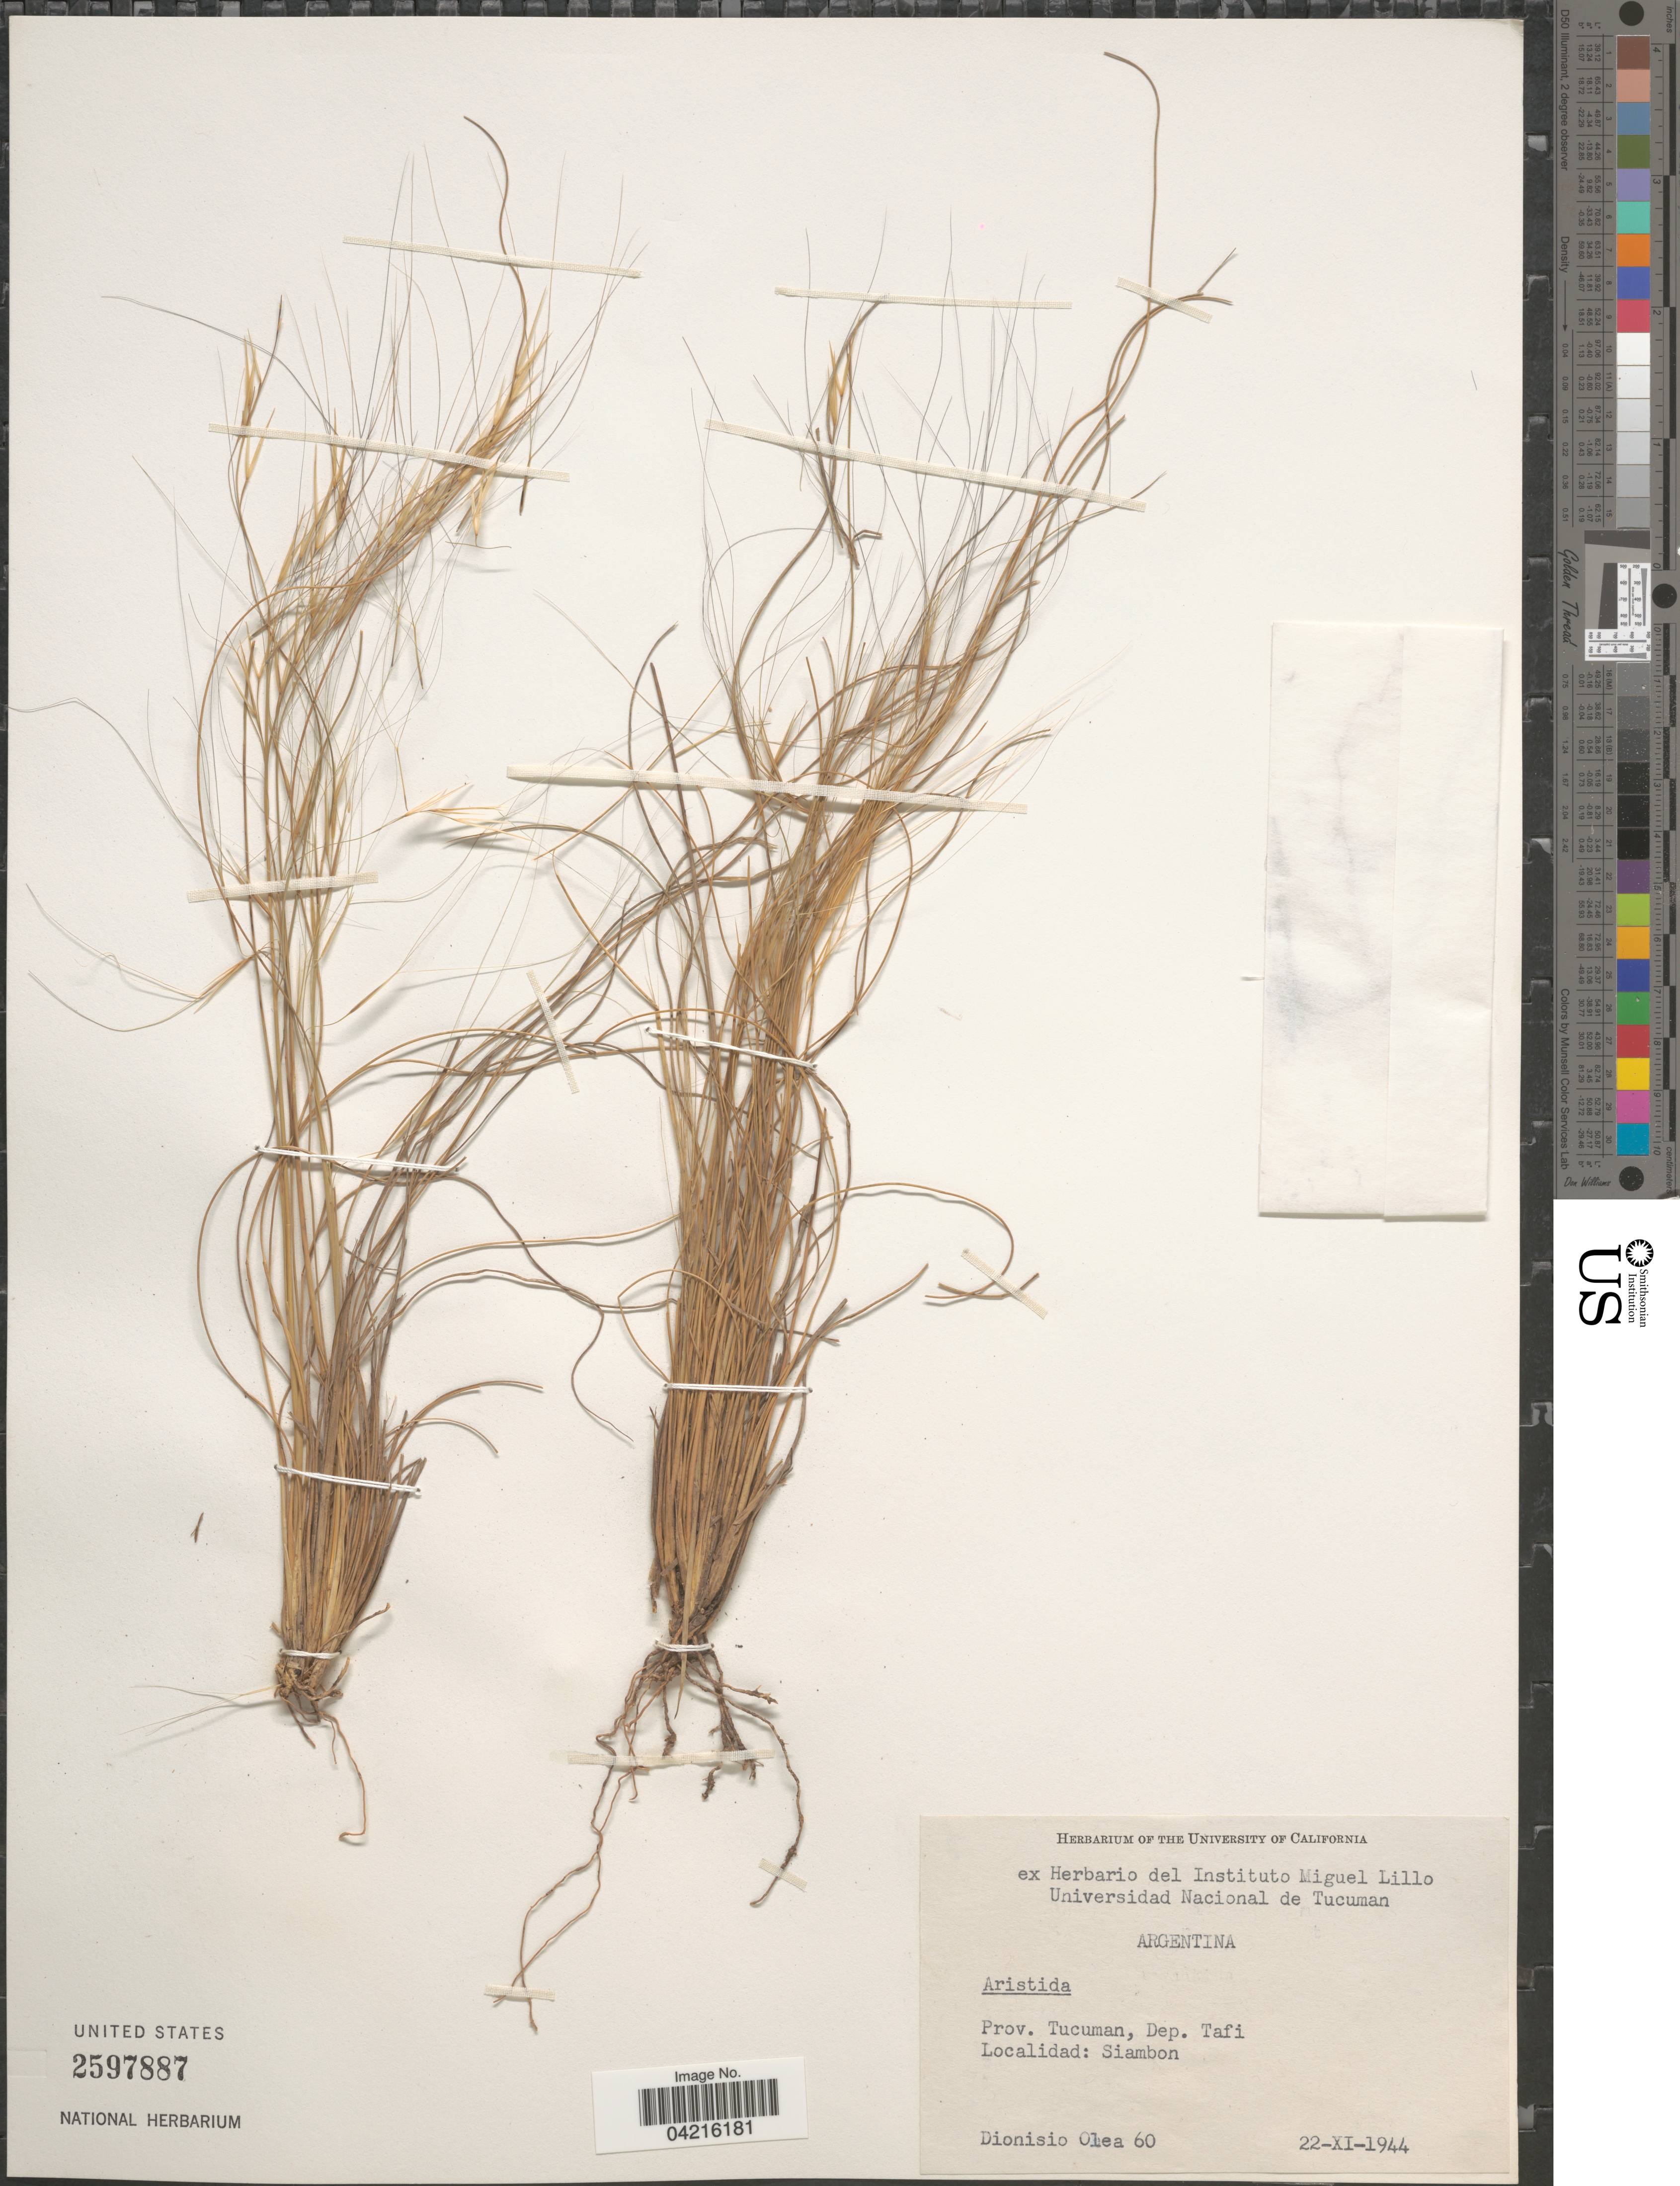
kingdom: Plantae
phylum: Tracheophyta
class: Liliopsida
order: Poales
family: Poaceae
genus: Aristida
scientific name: Aristida sp.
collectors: D. Olea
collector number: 60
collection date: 1944-11-22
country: Argentina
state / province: Tucuman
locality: Dep. Tafi. Siambon.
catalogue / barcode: US 2597887